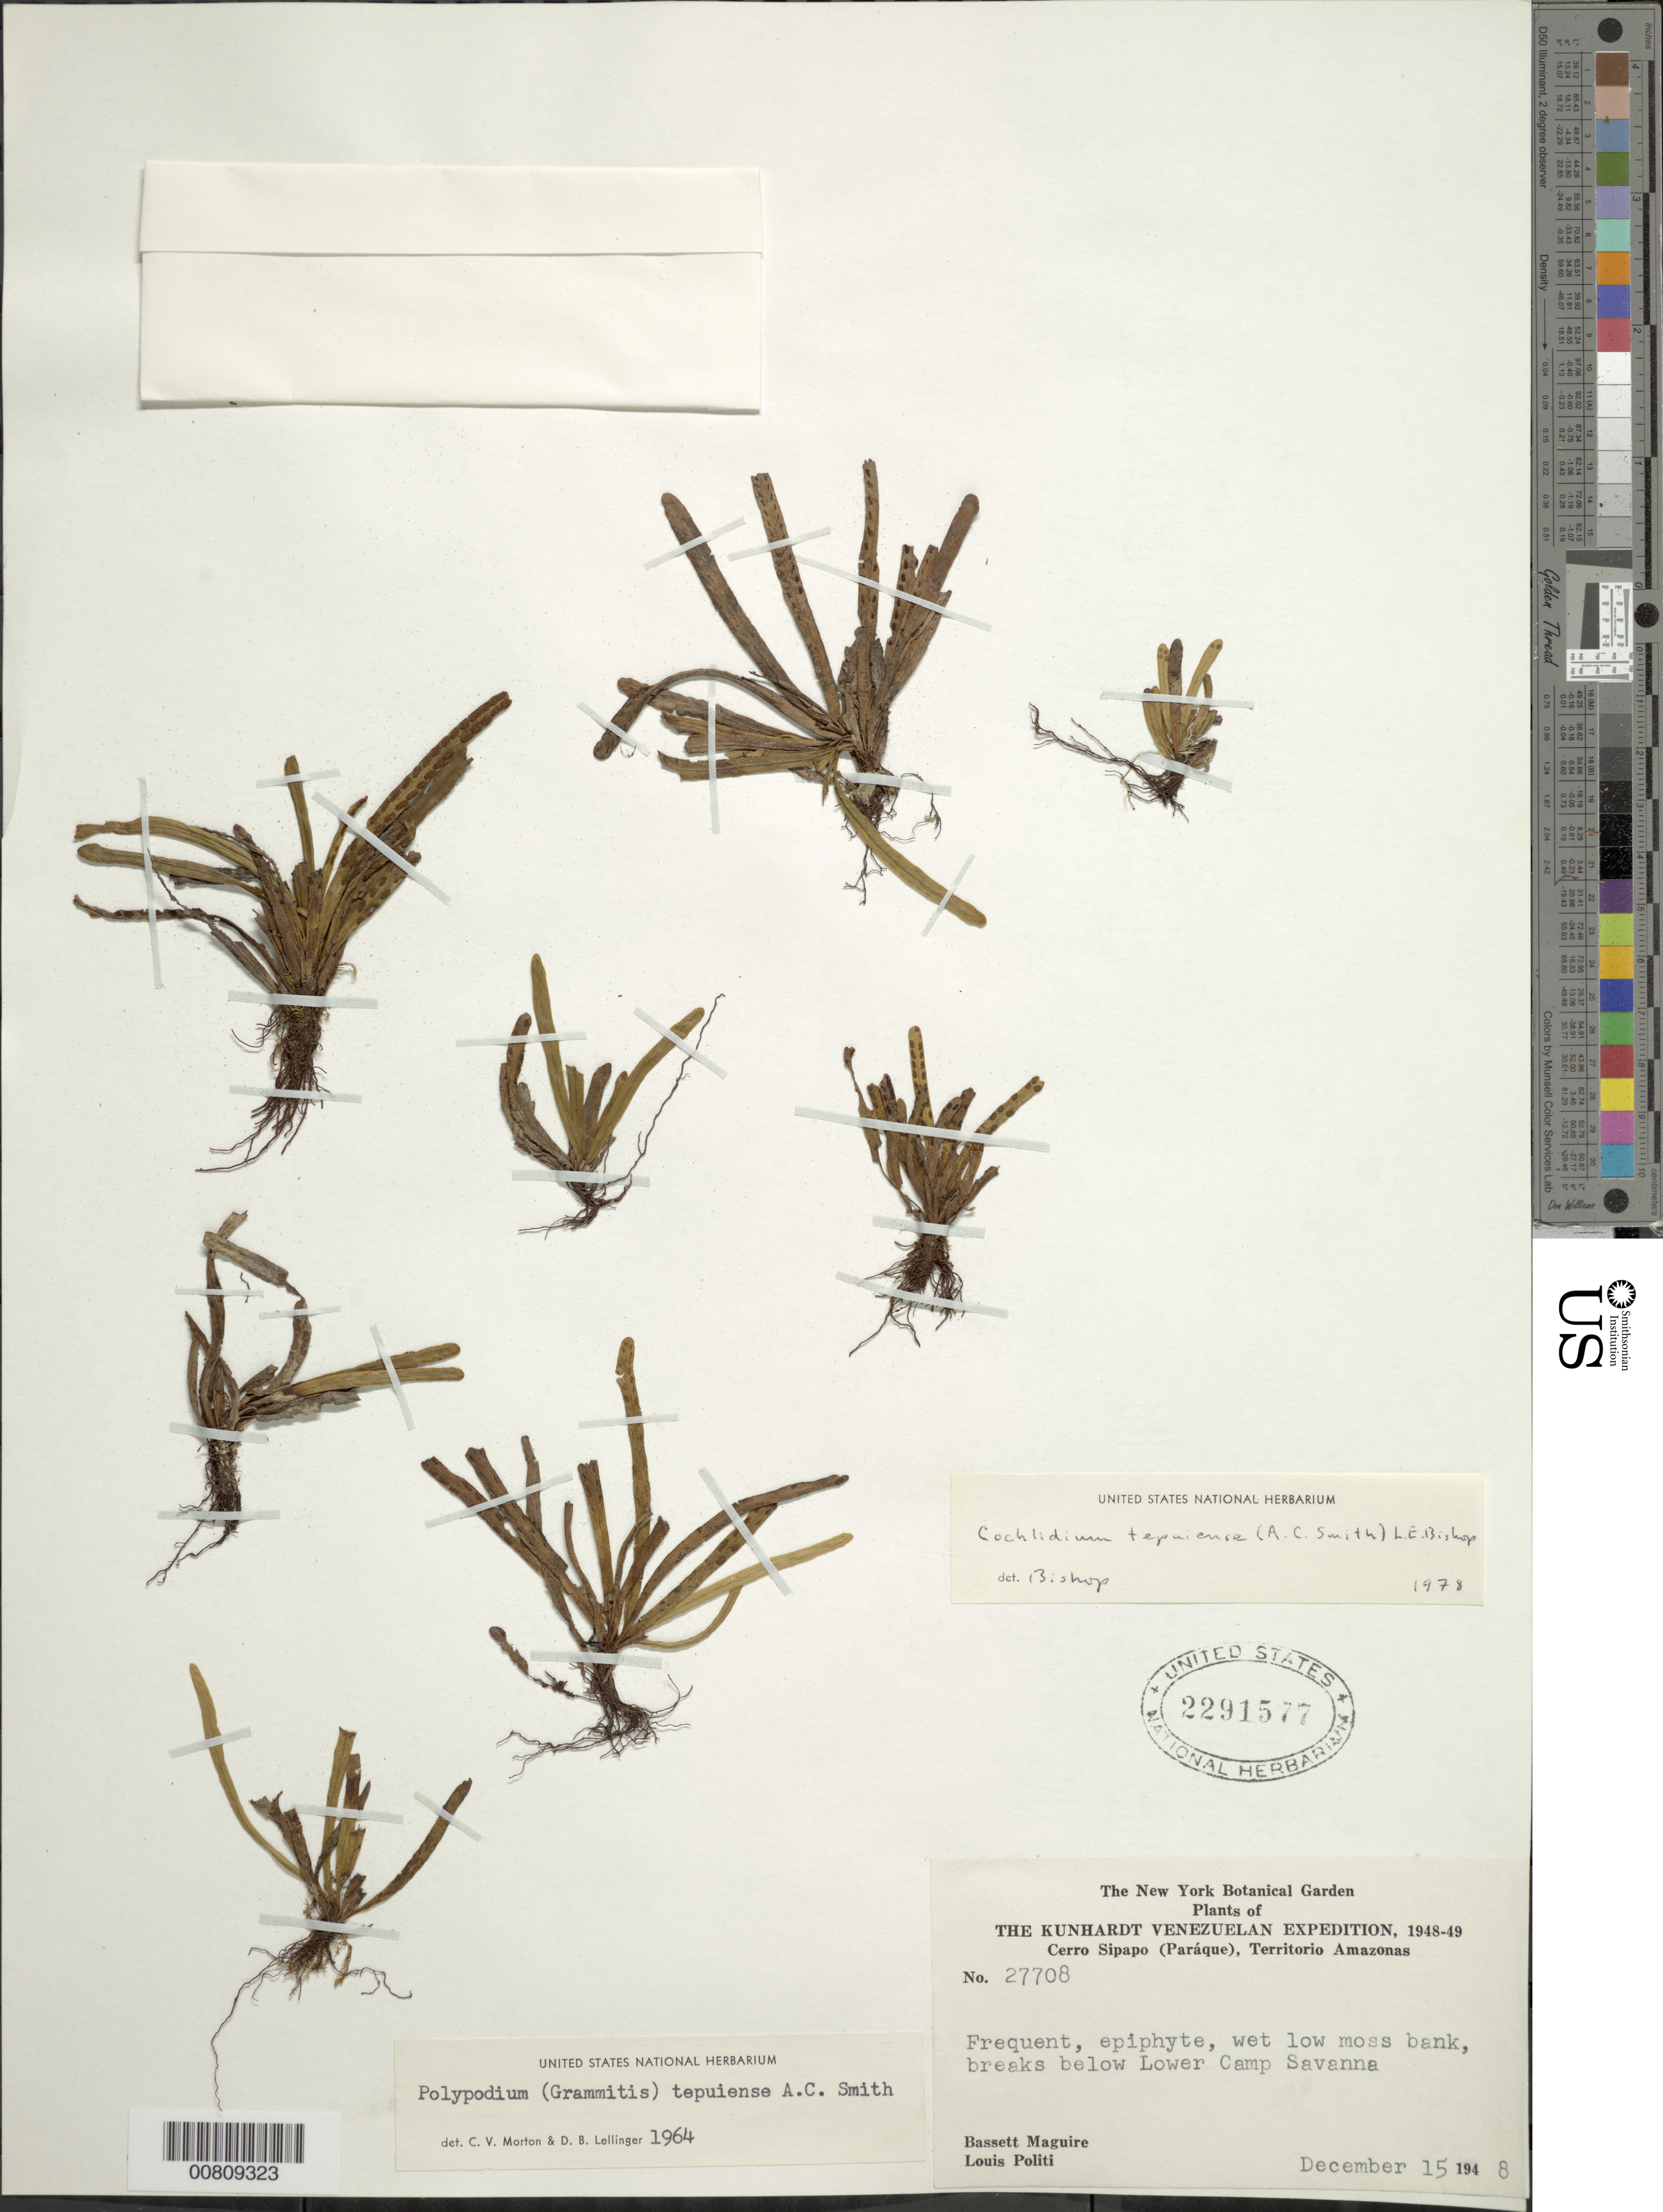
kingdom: Plantae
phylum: Tracheophyta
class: Polypodiopsida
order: Polypodiales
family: Polypodiaceae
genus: Cochlidium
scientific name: Cochlidium tepuiense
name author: (A.C. Sm.) L.E. Bishop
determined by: Bishop, L. E.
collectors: B. Maguire & L. Politi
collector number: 27708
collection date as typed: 15-Dec-48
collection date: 1948-12-15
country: Venezuela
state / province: Amazonas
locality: Cerro Sipapo (Paráque), Caño Negro; below lower Camp Savanna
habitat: Wet low moss bank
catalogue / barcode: US 2291577